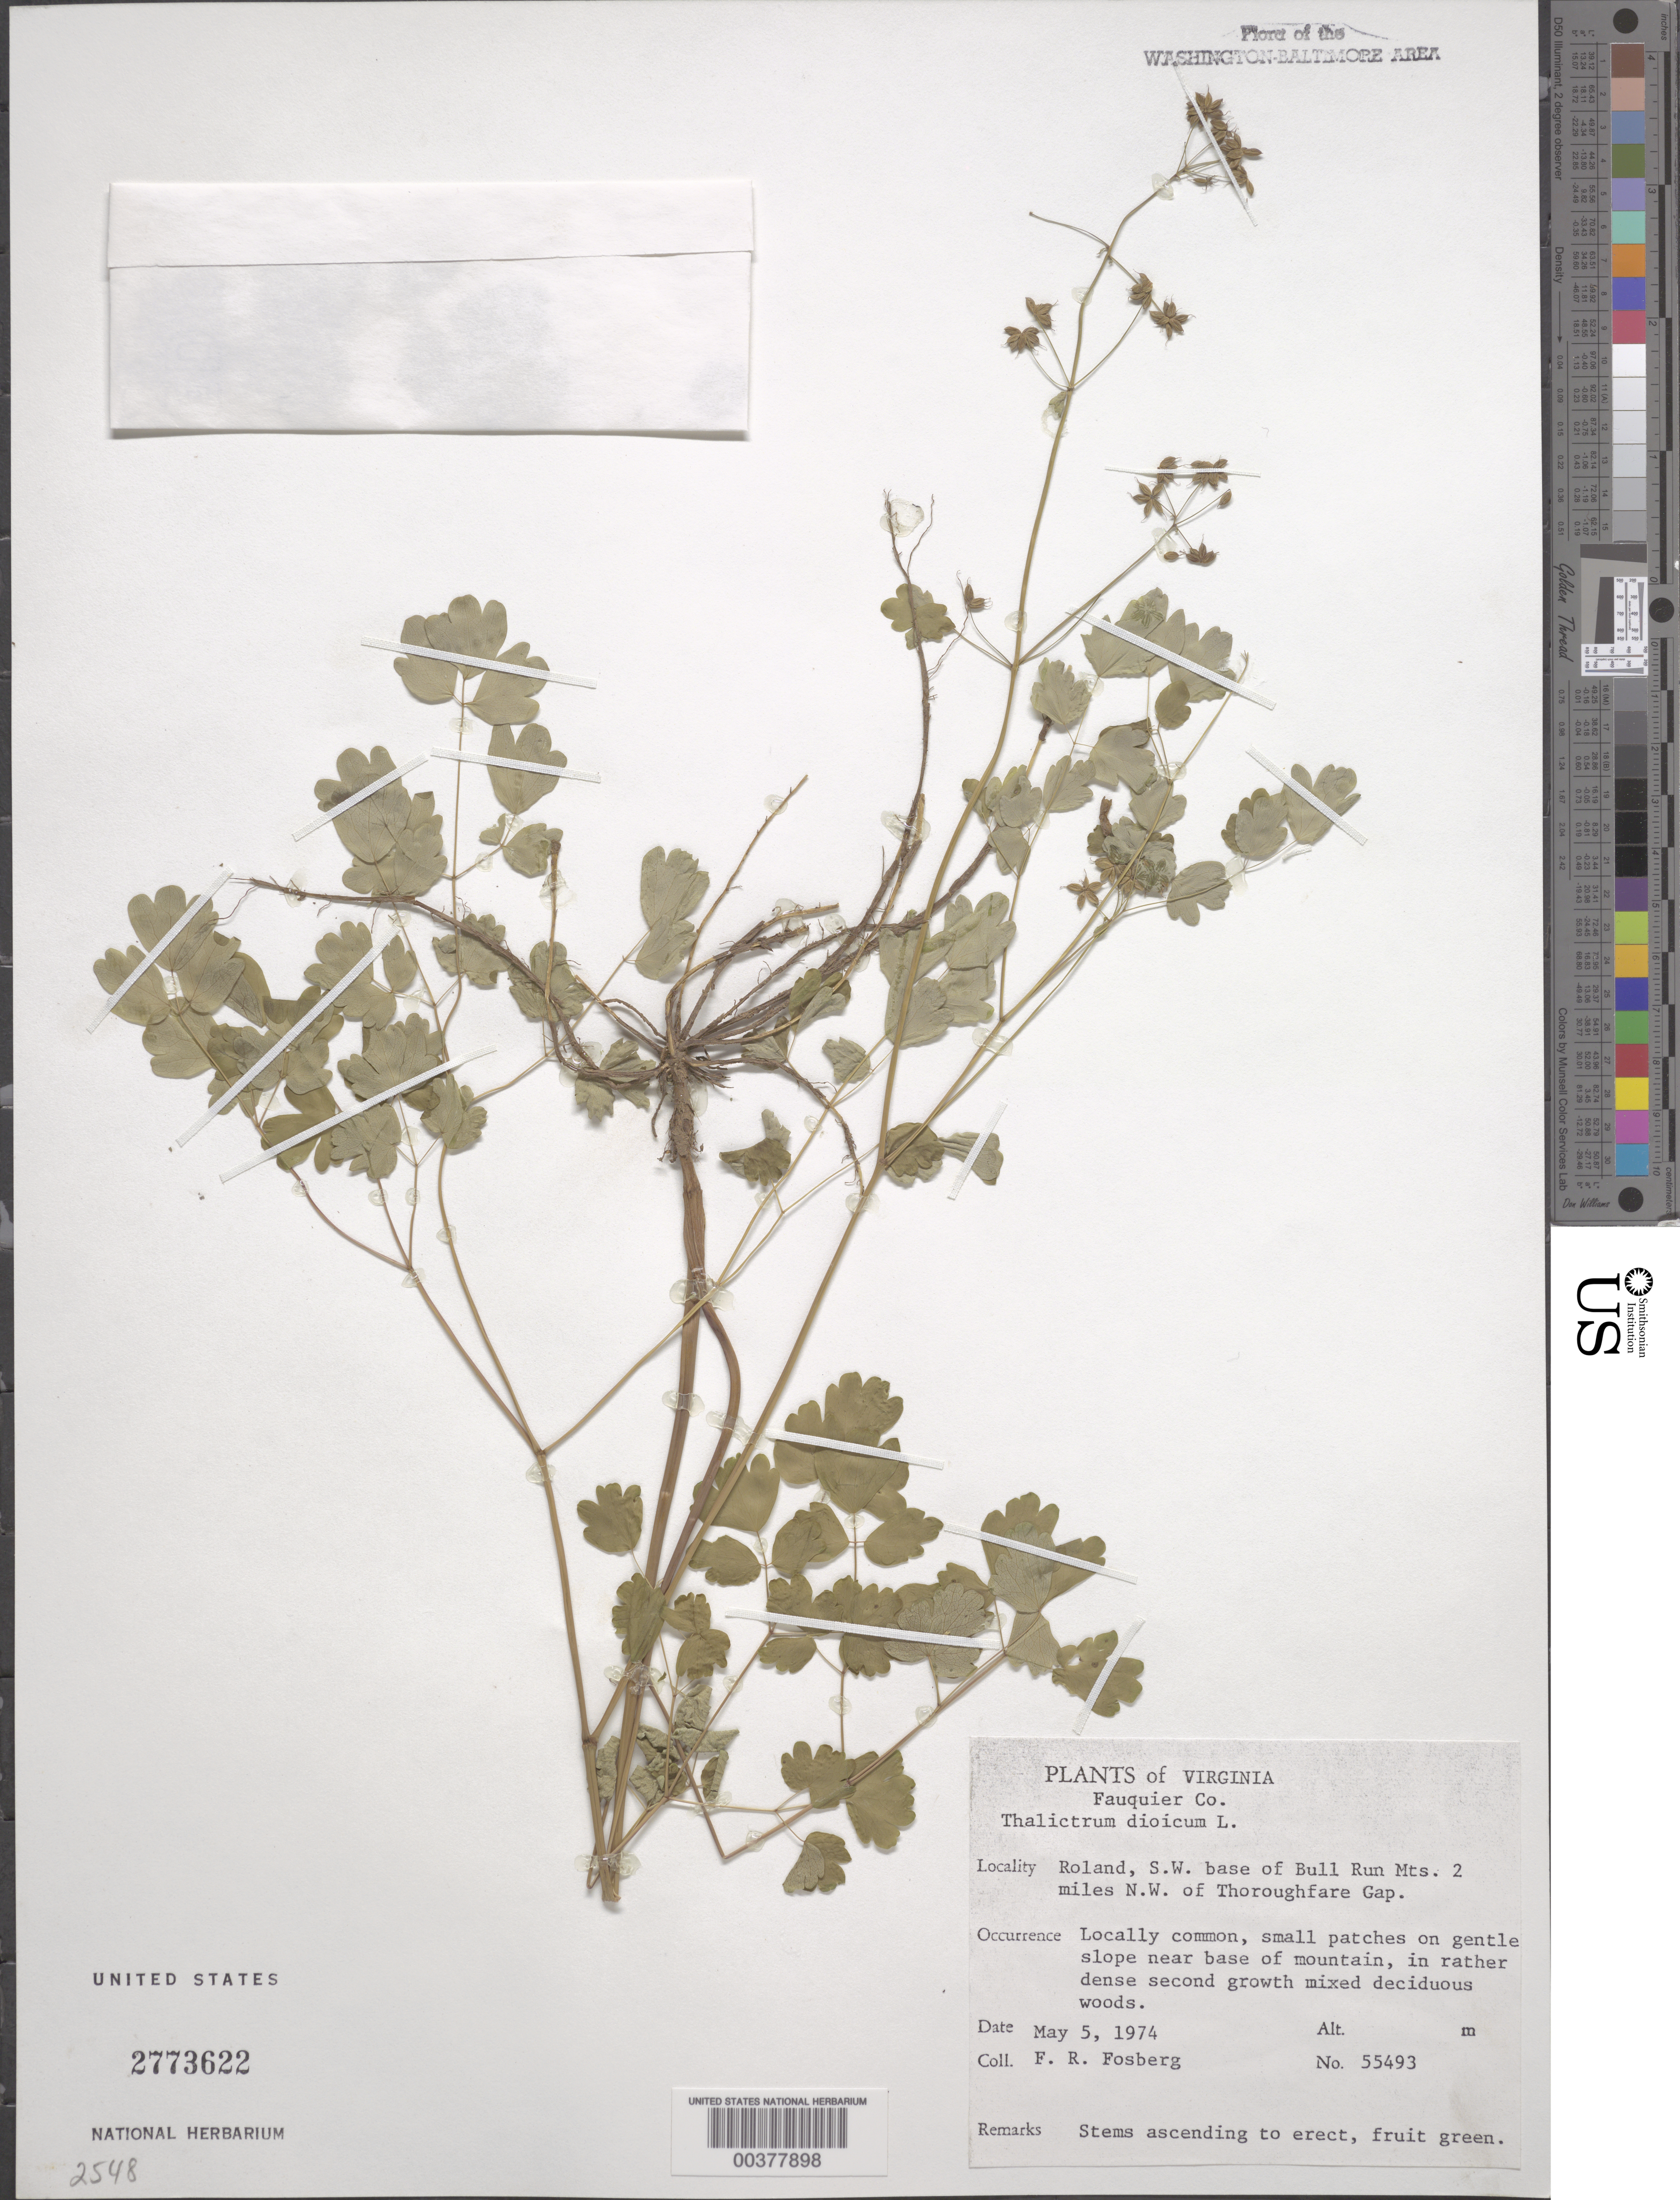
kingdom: Plantae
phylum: Tracheophyta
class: Magnoliopsida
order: Ranunculales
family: Ranunculaceae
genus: Thalictrum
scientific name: Thalictrum dioicum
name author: L.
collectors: F. R. Fosberg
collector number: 55493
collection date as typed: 05 May 1974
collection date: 1974-05-05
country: United States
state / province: Virginia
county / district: Fauquier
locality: Roland, southwest base of Bull Run Mountains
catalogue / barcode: US 2773622